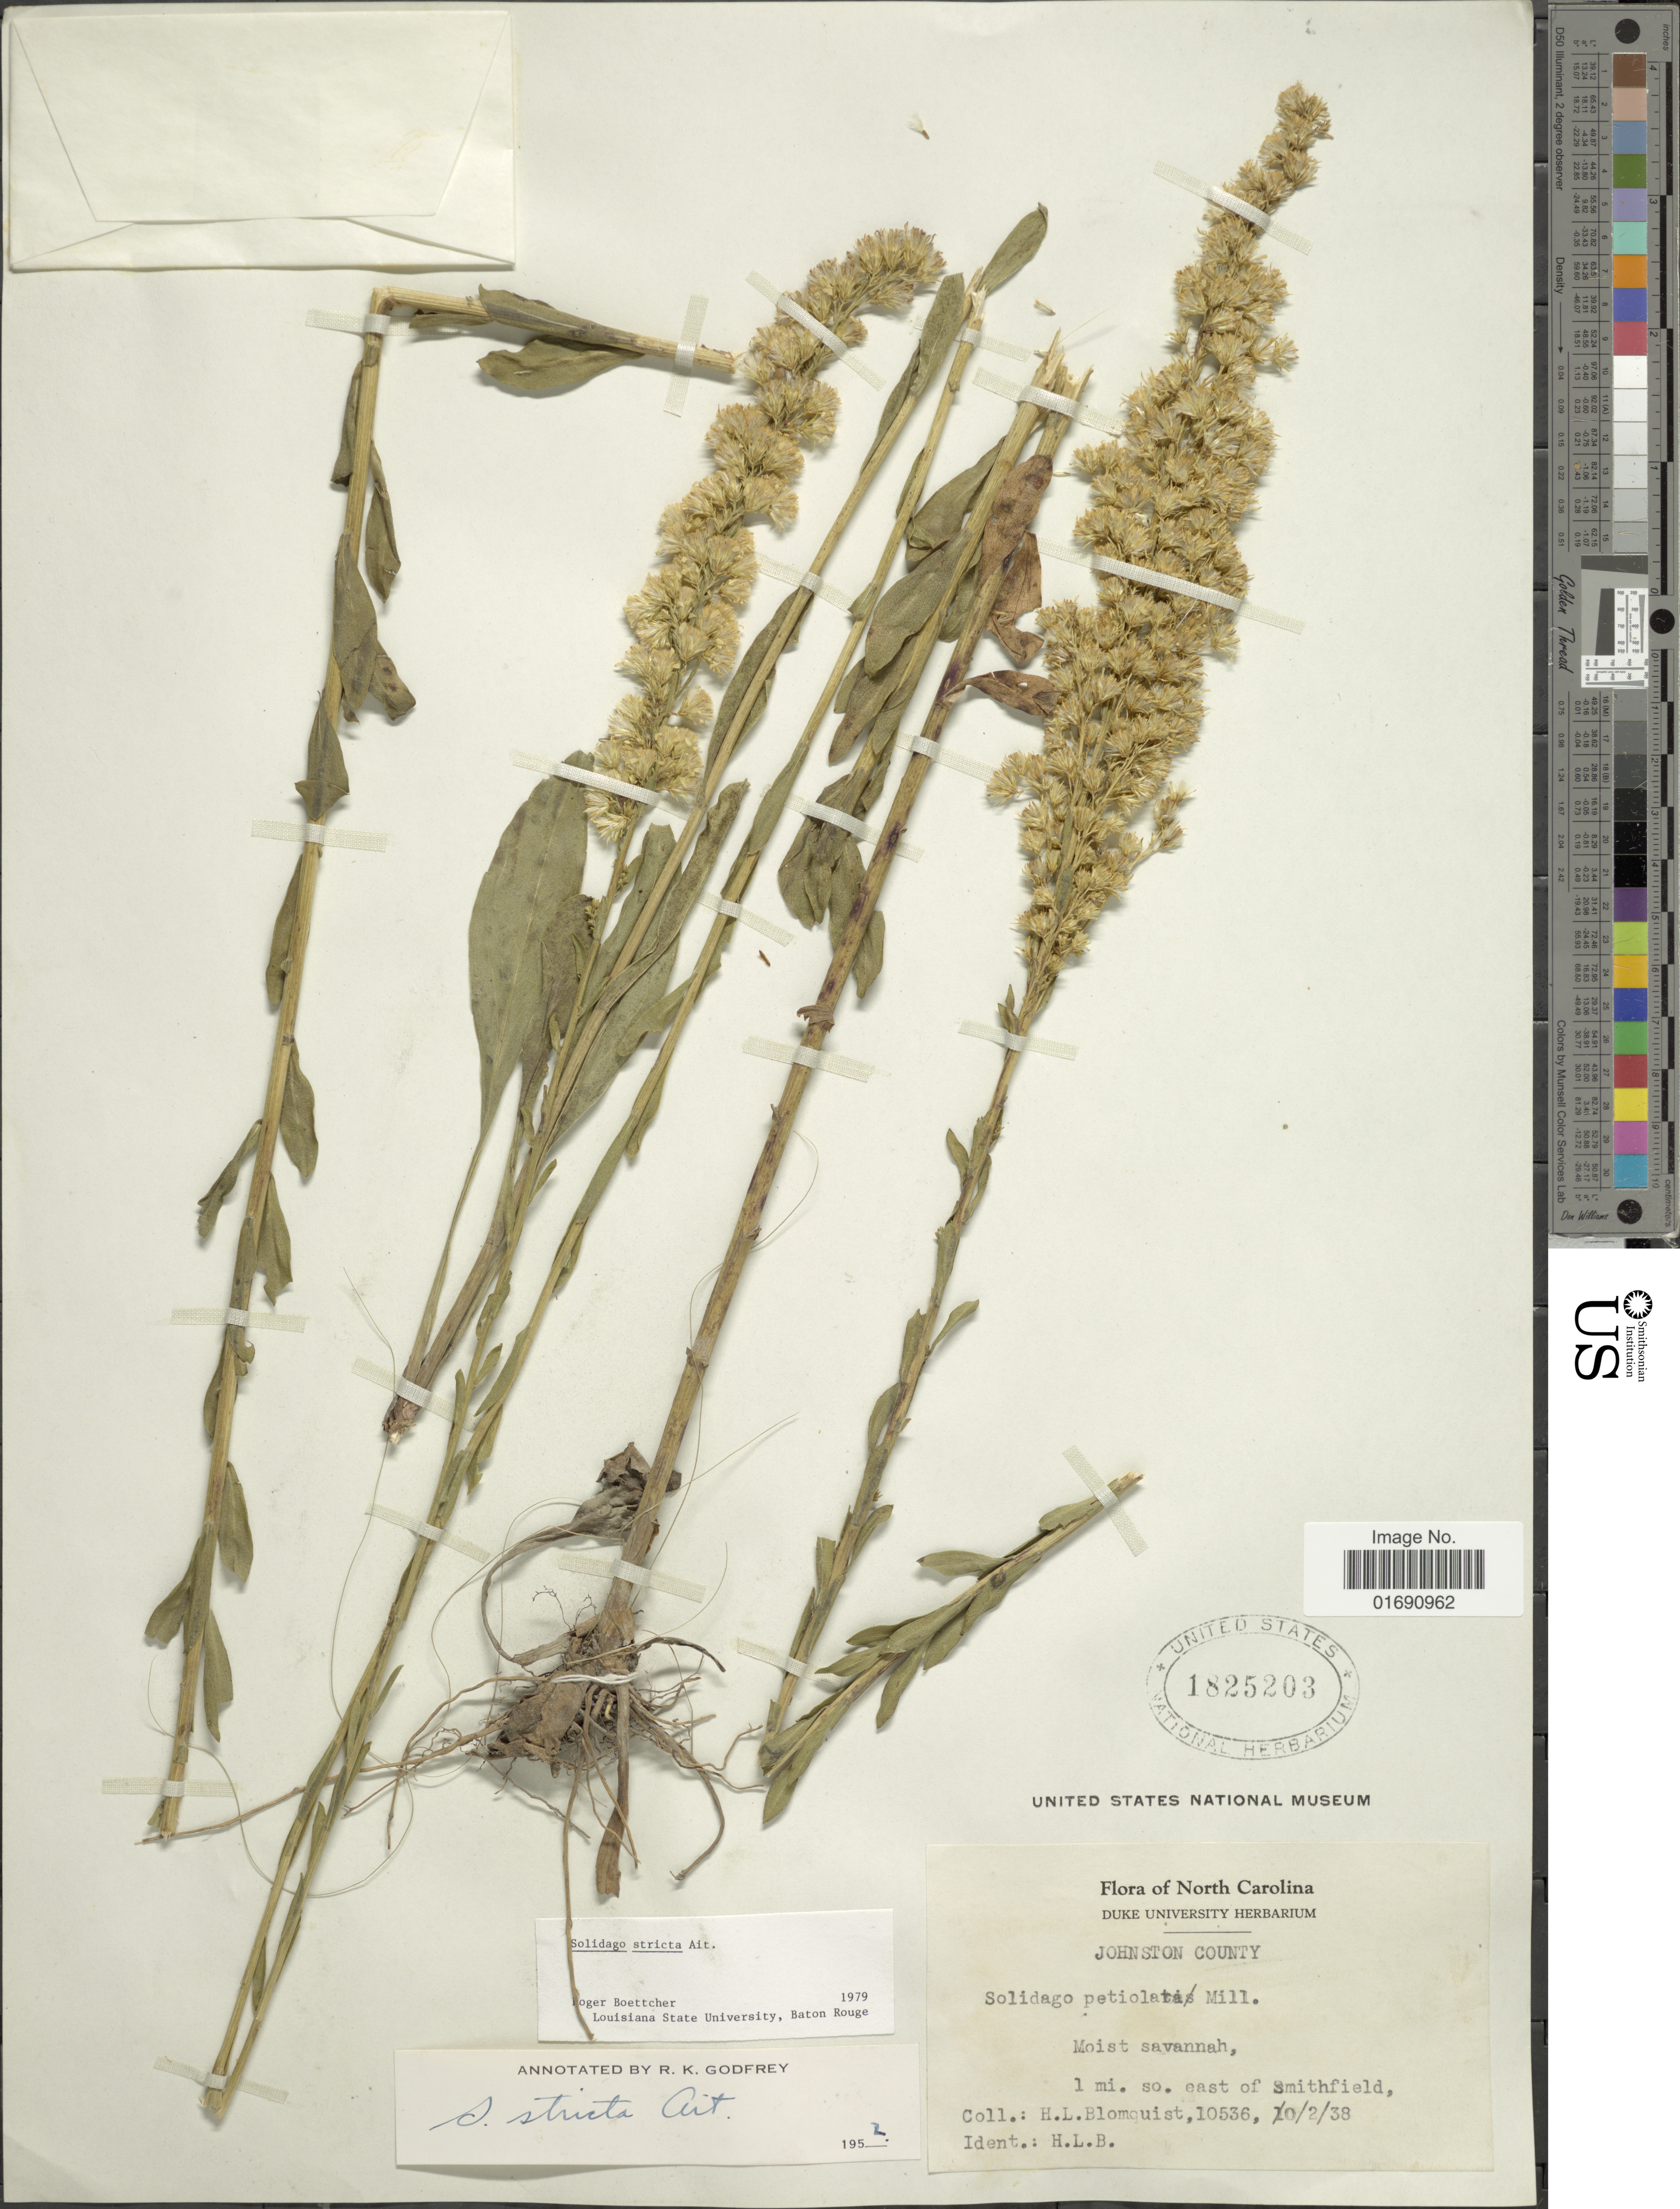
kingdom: Plantae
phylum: Tracheophyta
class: Magnoliopsida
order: Asterales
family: Asteraceae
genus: Solidago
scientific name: Solidago stricta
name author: Aiton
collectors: H. Blomquist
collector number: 10536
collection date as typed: Transcribed d/m/y: 2/10/38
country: United States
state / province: North Carolina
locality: Johnston County, Moist savannah, 1 mi.so. east of Smithfield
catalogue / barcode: US 1825203